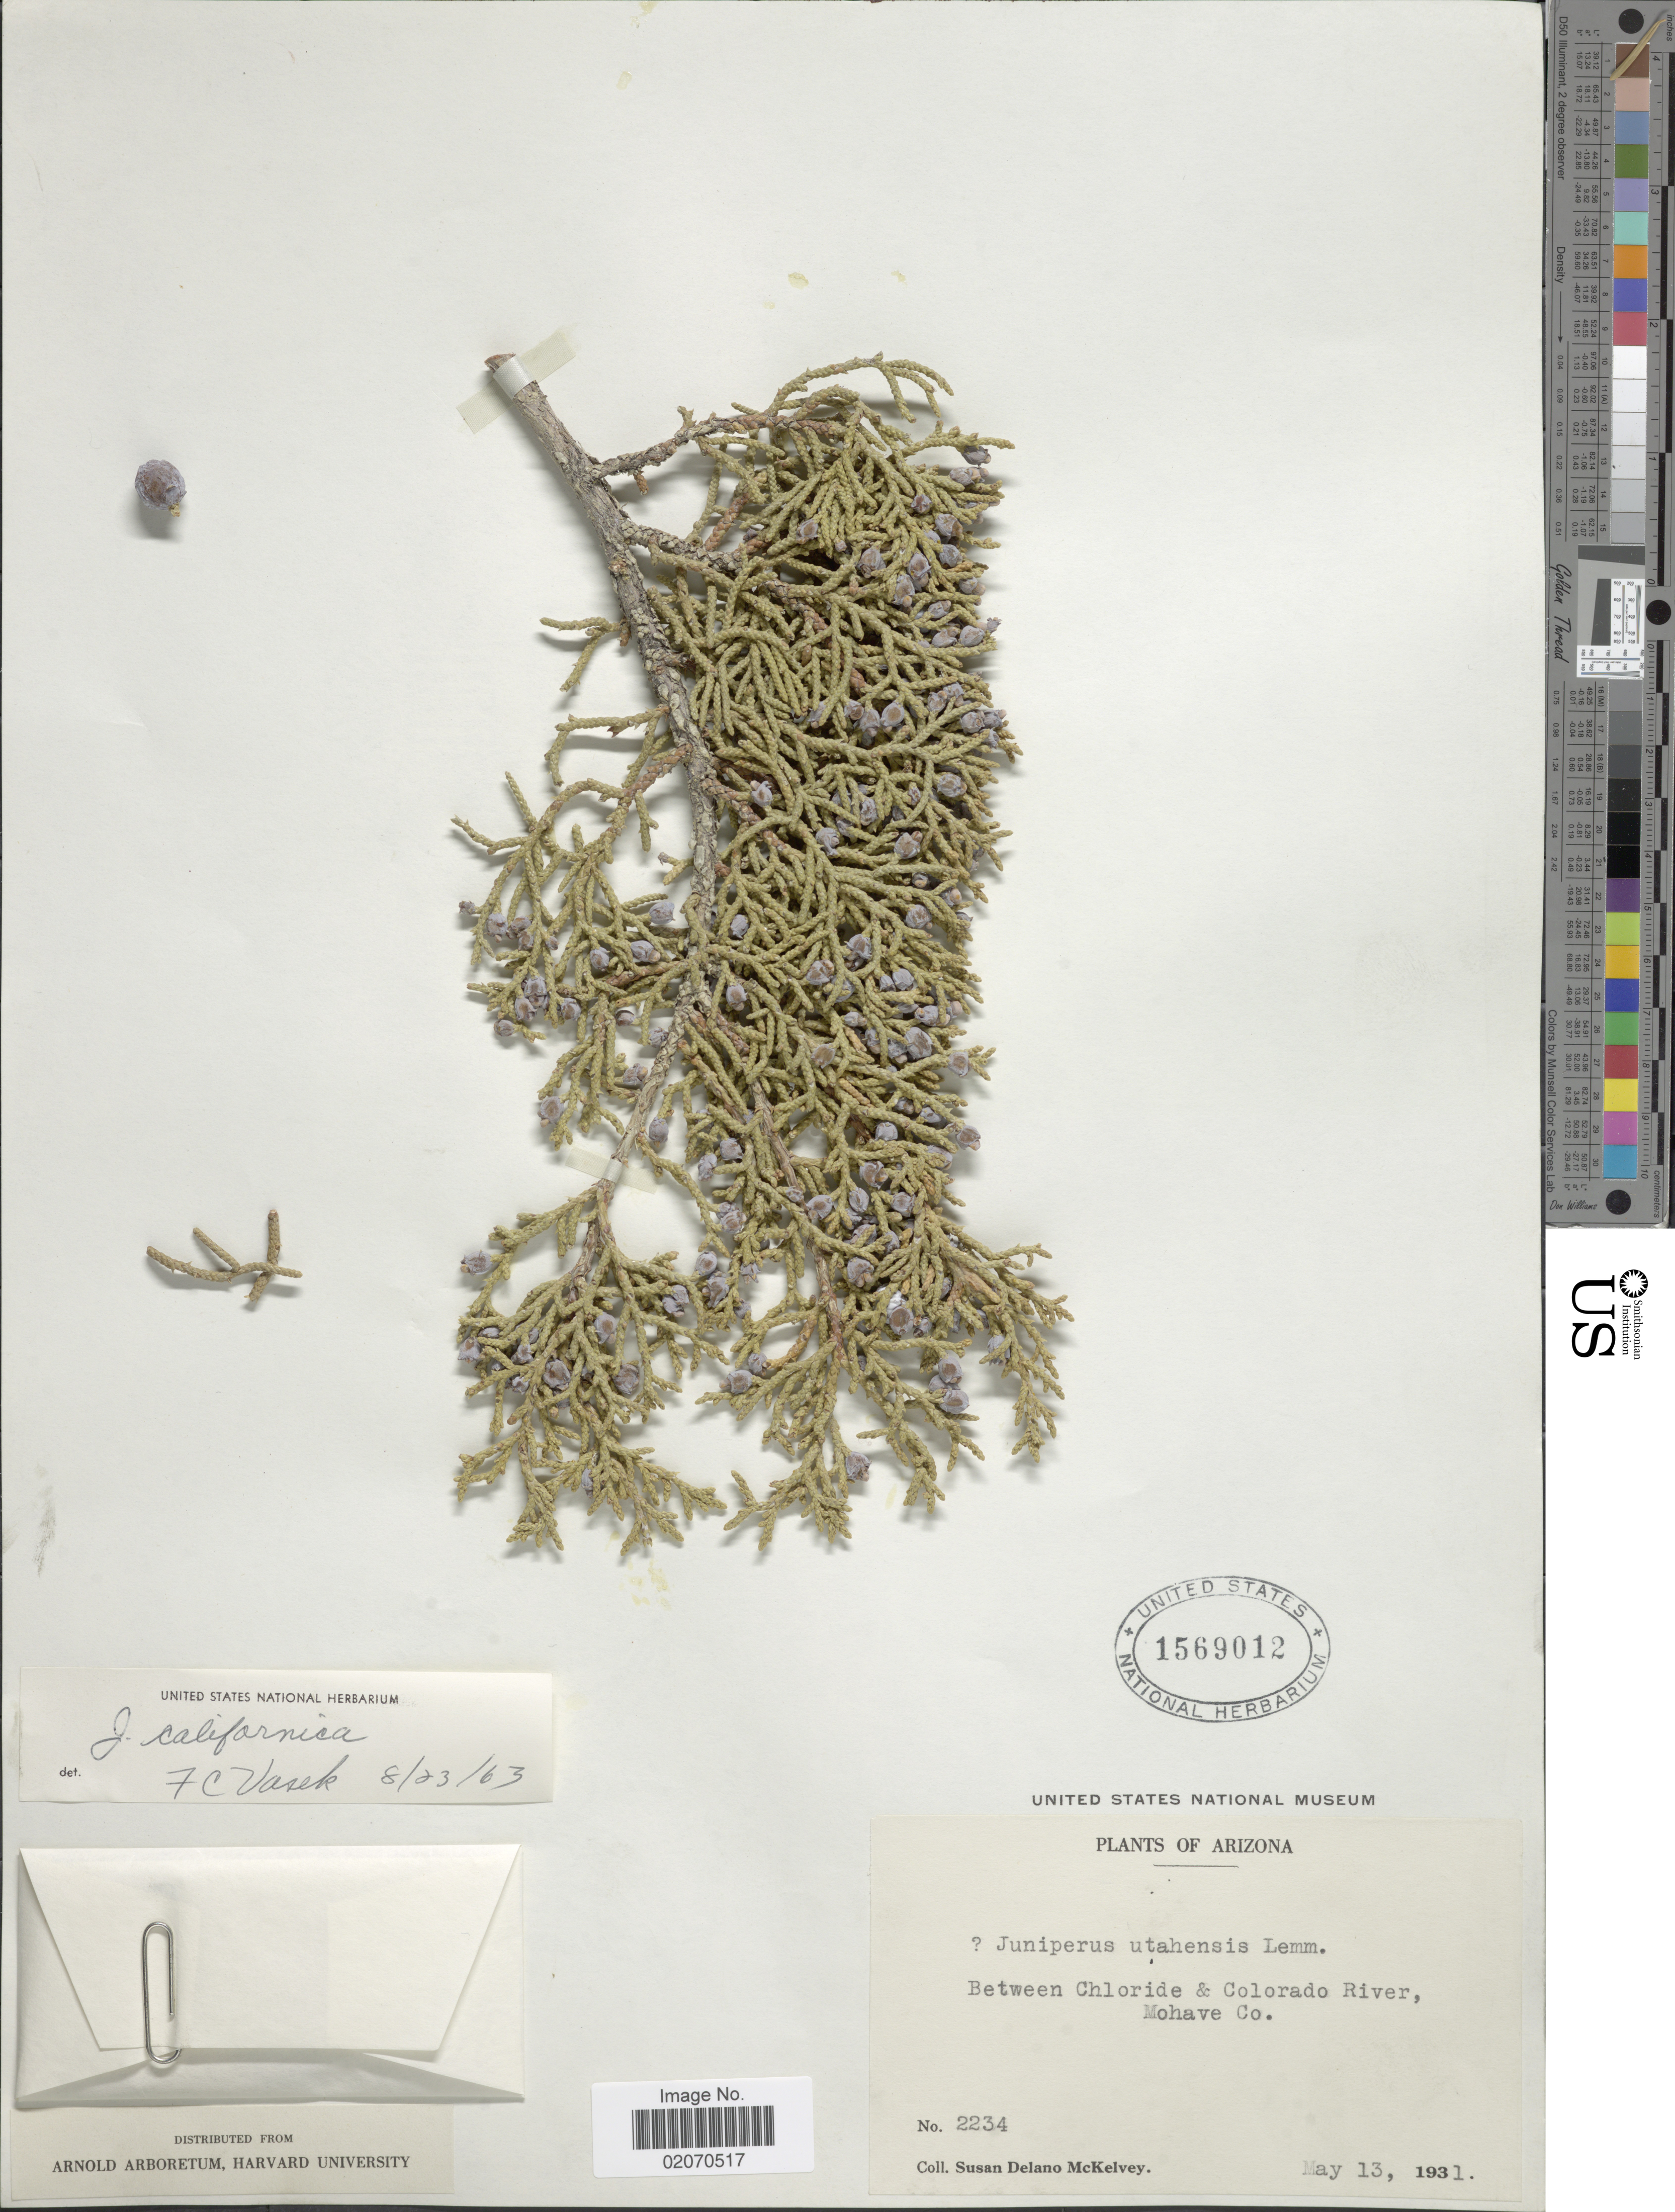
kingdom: Plantae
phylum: Tracheophyta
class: Pinopsida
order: Pinales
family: Cupressaceae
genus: Juniperus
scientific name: Juniperus californica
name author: Carrière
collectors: S. A. McKelvey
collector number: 2234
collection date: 1931-05-13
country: United States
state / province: Arizona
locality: Between Chloride & Colorado River, Mohave Co.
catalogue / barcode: US 1569012